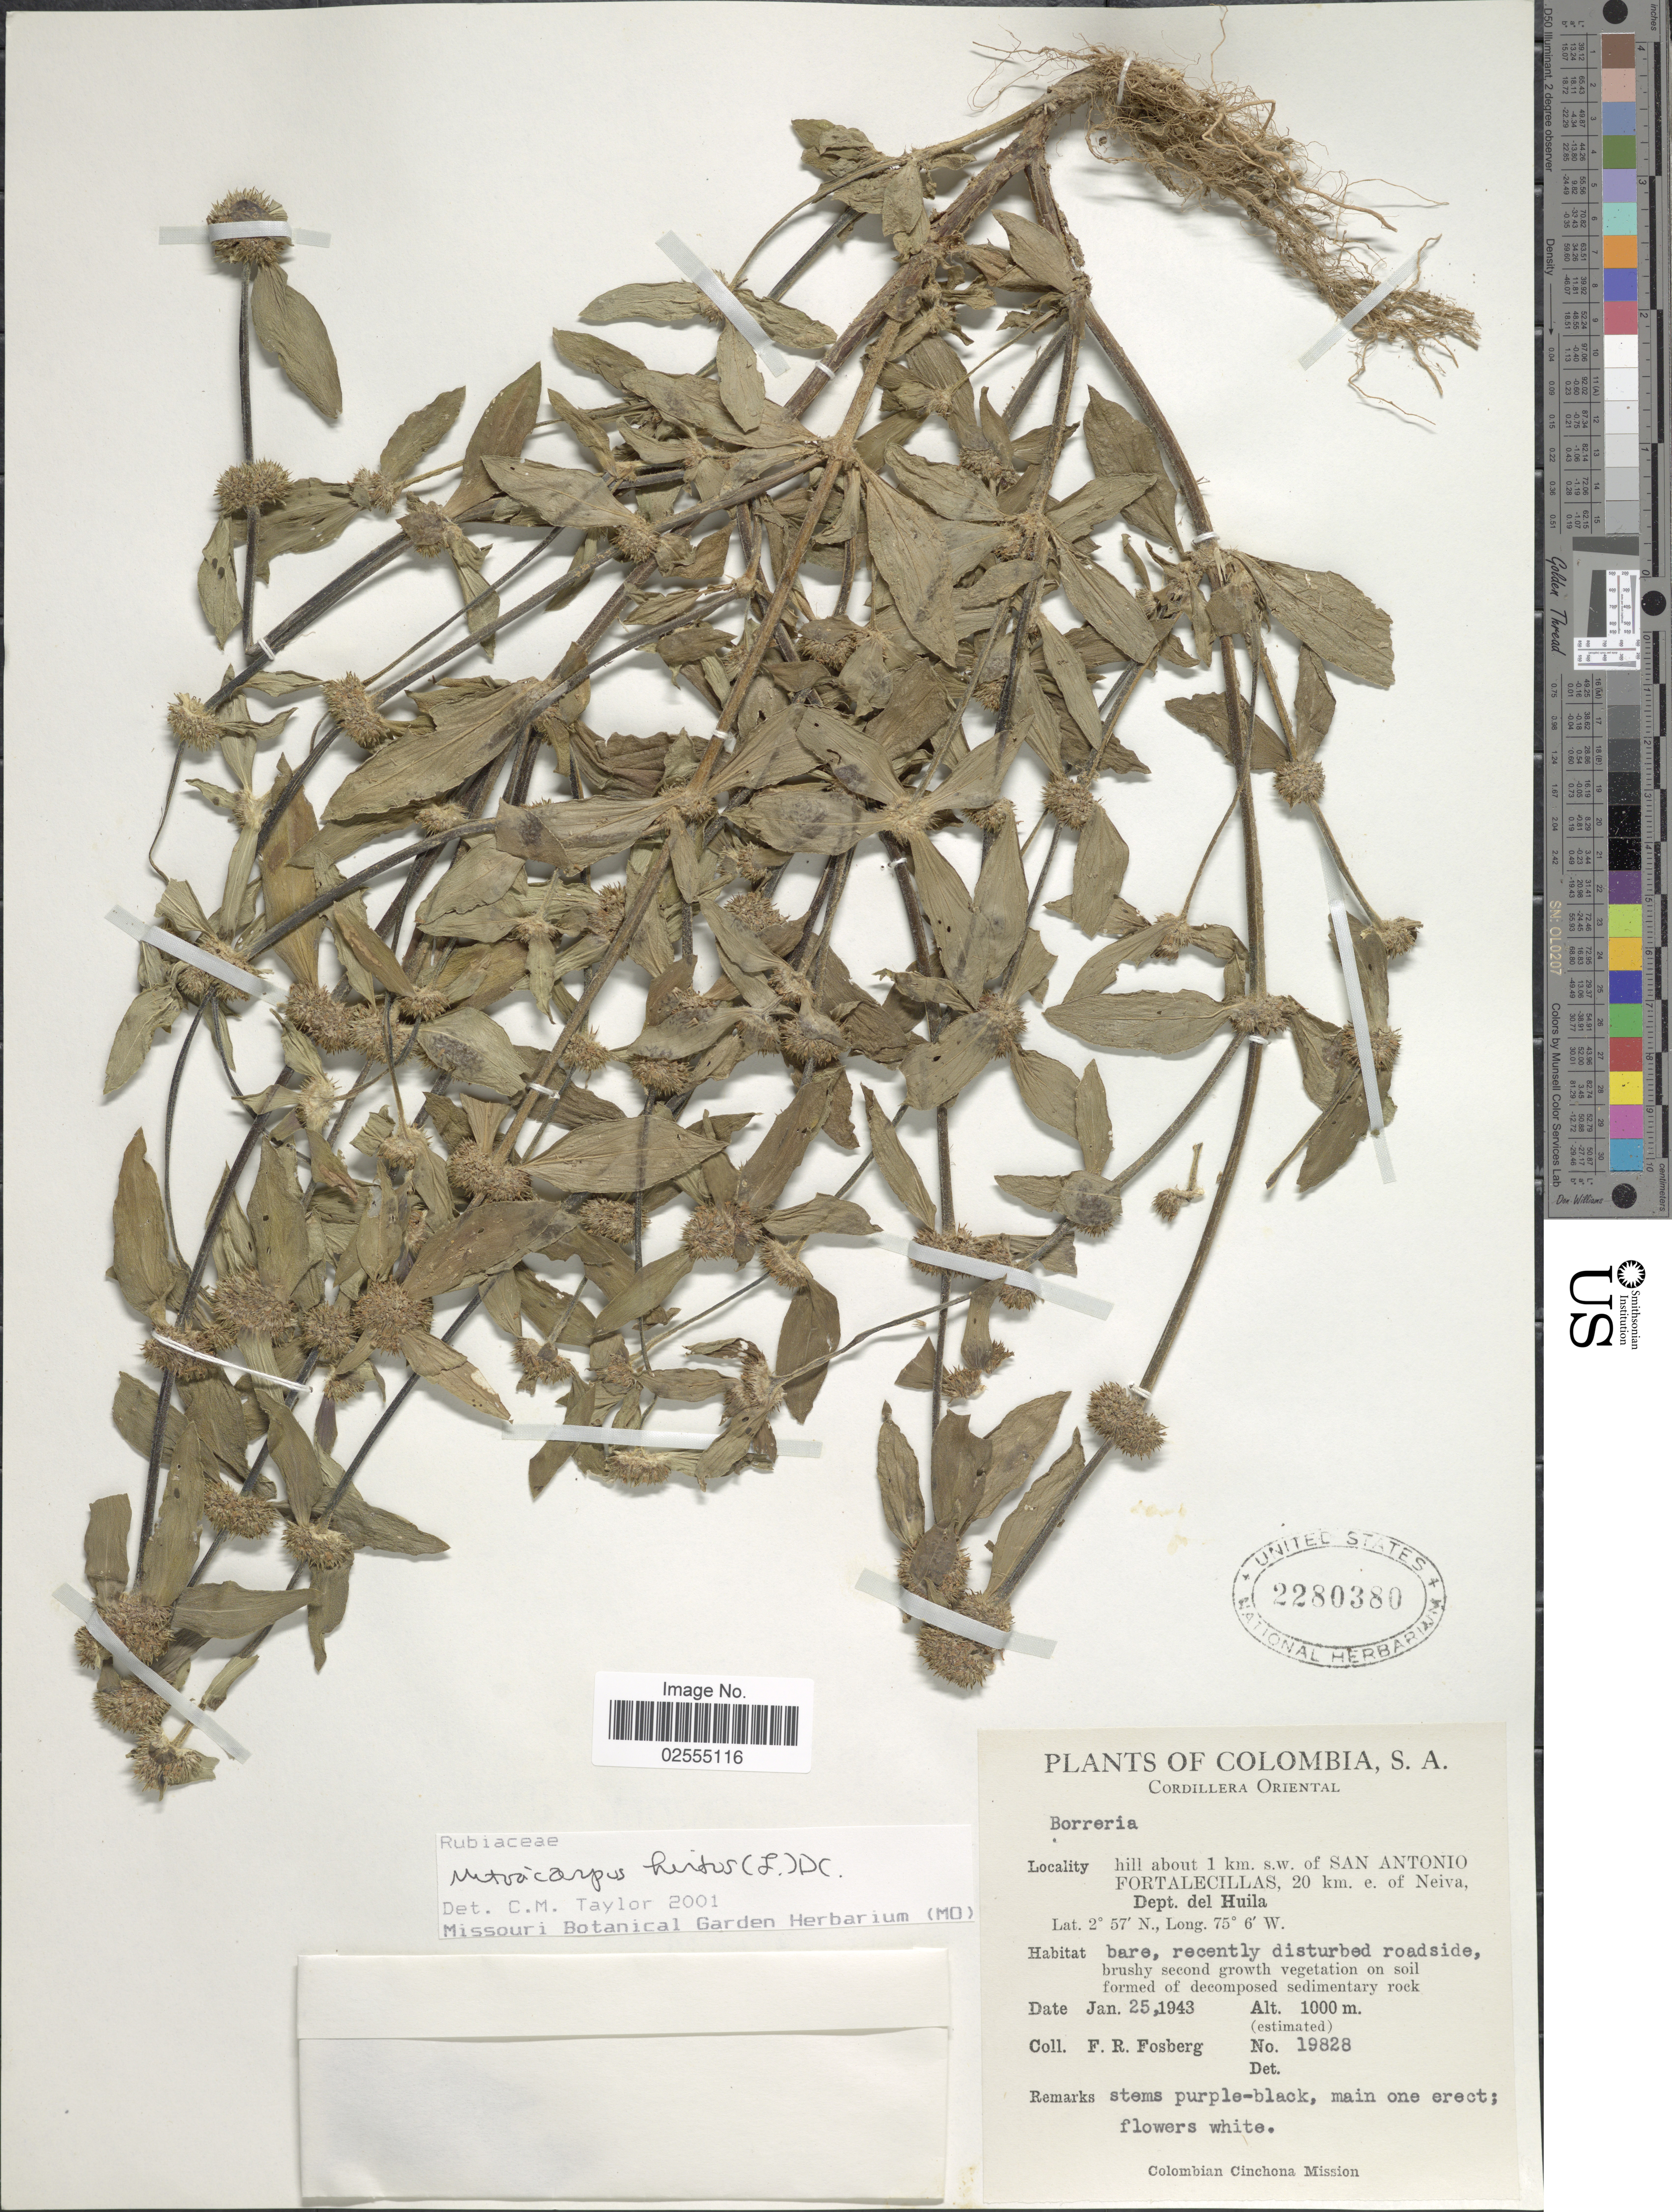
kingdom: Plantae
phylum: Tracheophyta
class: Magnoliopsida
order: Gentianales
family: Rubiaceae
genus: Mitracarpus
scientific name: Mitracarpus hirtus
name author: (L.) DC.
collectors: F. R. Fosberg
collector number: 19828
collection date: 1943-01-25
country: Colombia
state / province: Huila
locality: Cordillera Oriental, hill about 1 km. s.w.w of San Antonio Fortalecillas, 20 km. e. of Neiva, Dept. del Huila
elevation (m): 1000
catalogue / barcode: US 2280380